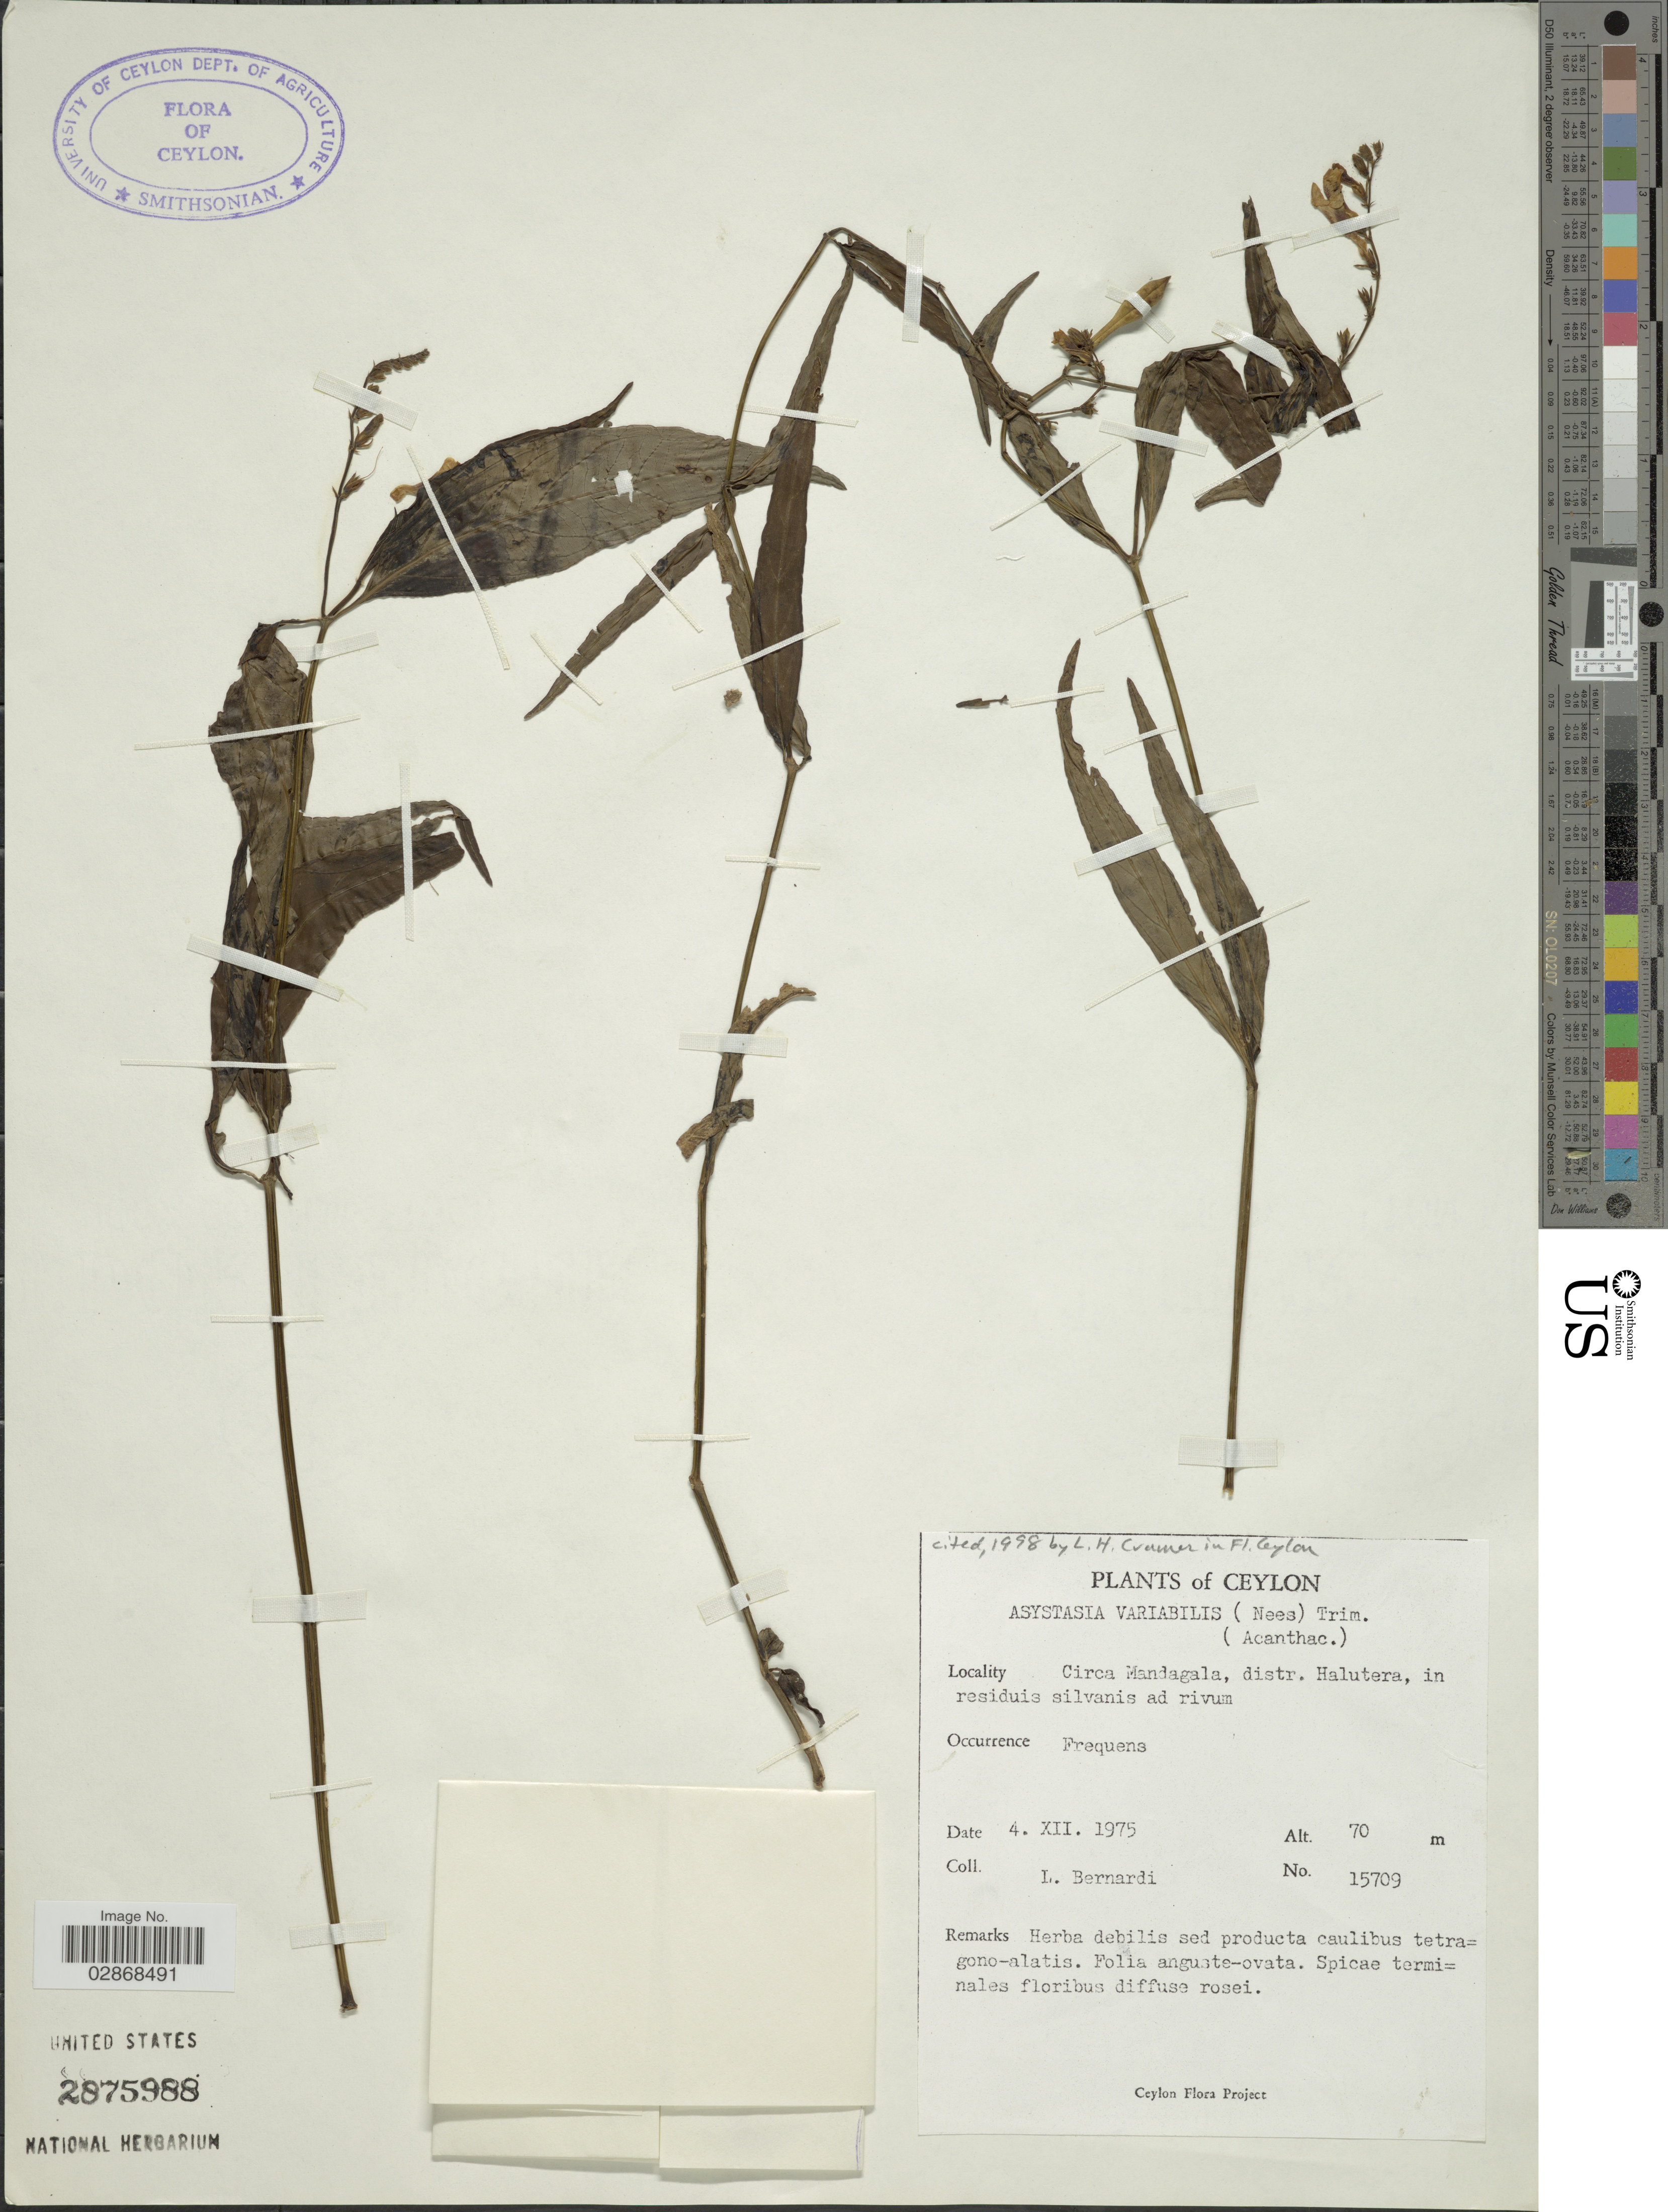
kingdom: Plantae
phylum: Tracheophyta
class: Magnoliopsida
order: Lamiales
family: Acanthaceae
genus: Asystasia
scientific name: Asystasia variabilis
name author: Trimen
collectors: L. Bernardi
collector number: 15709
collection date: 1975-12-04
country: Sri Lanka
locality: Ceylon. Circa Mandagala, distr. Halutera.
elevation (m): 70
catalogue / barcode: US 2875988